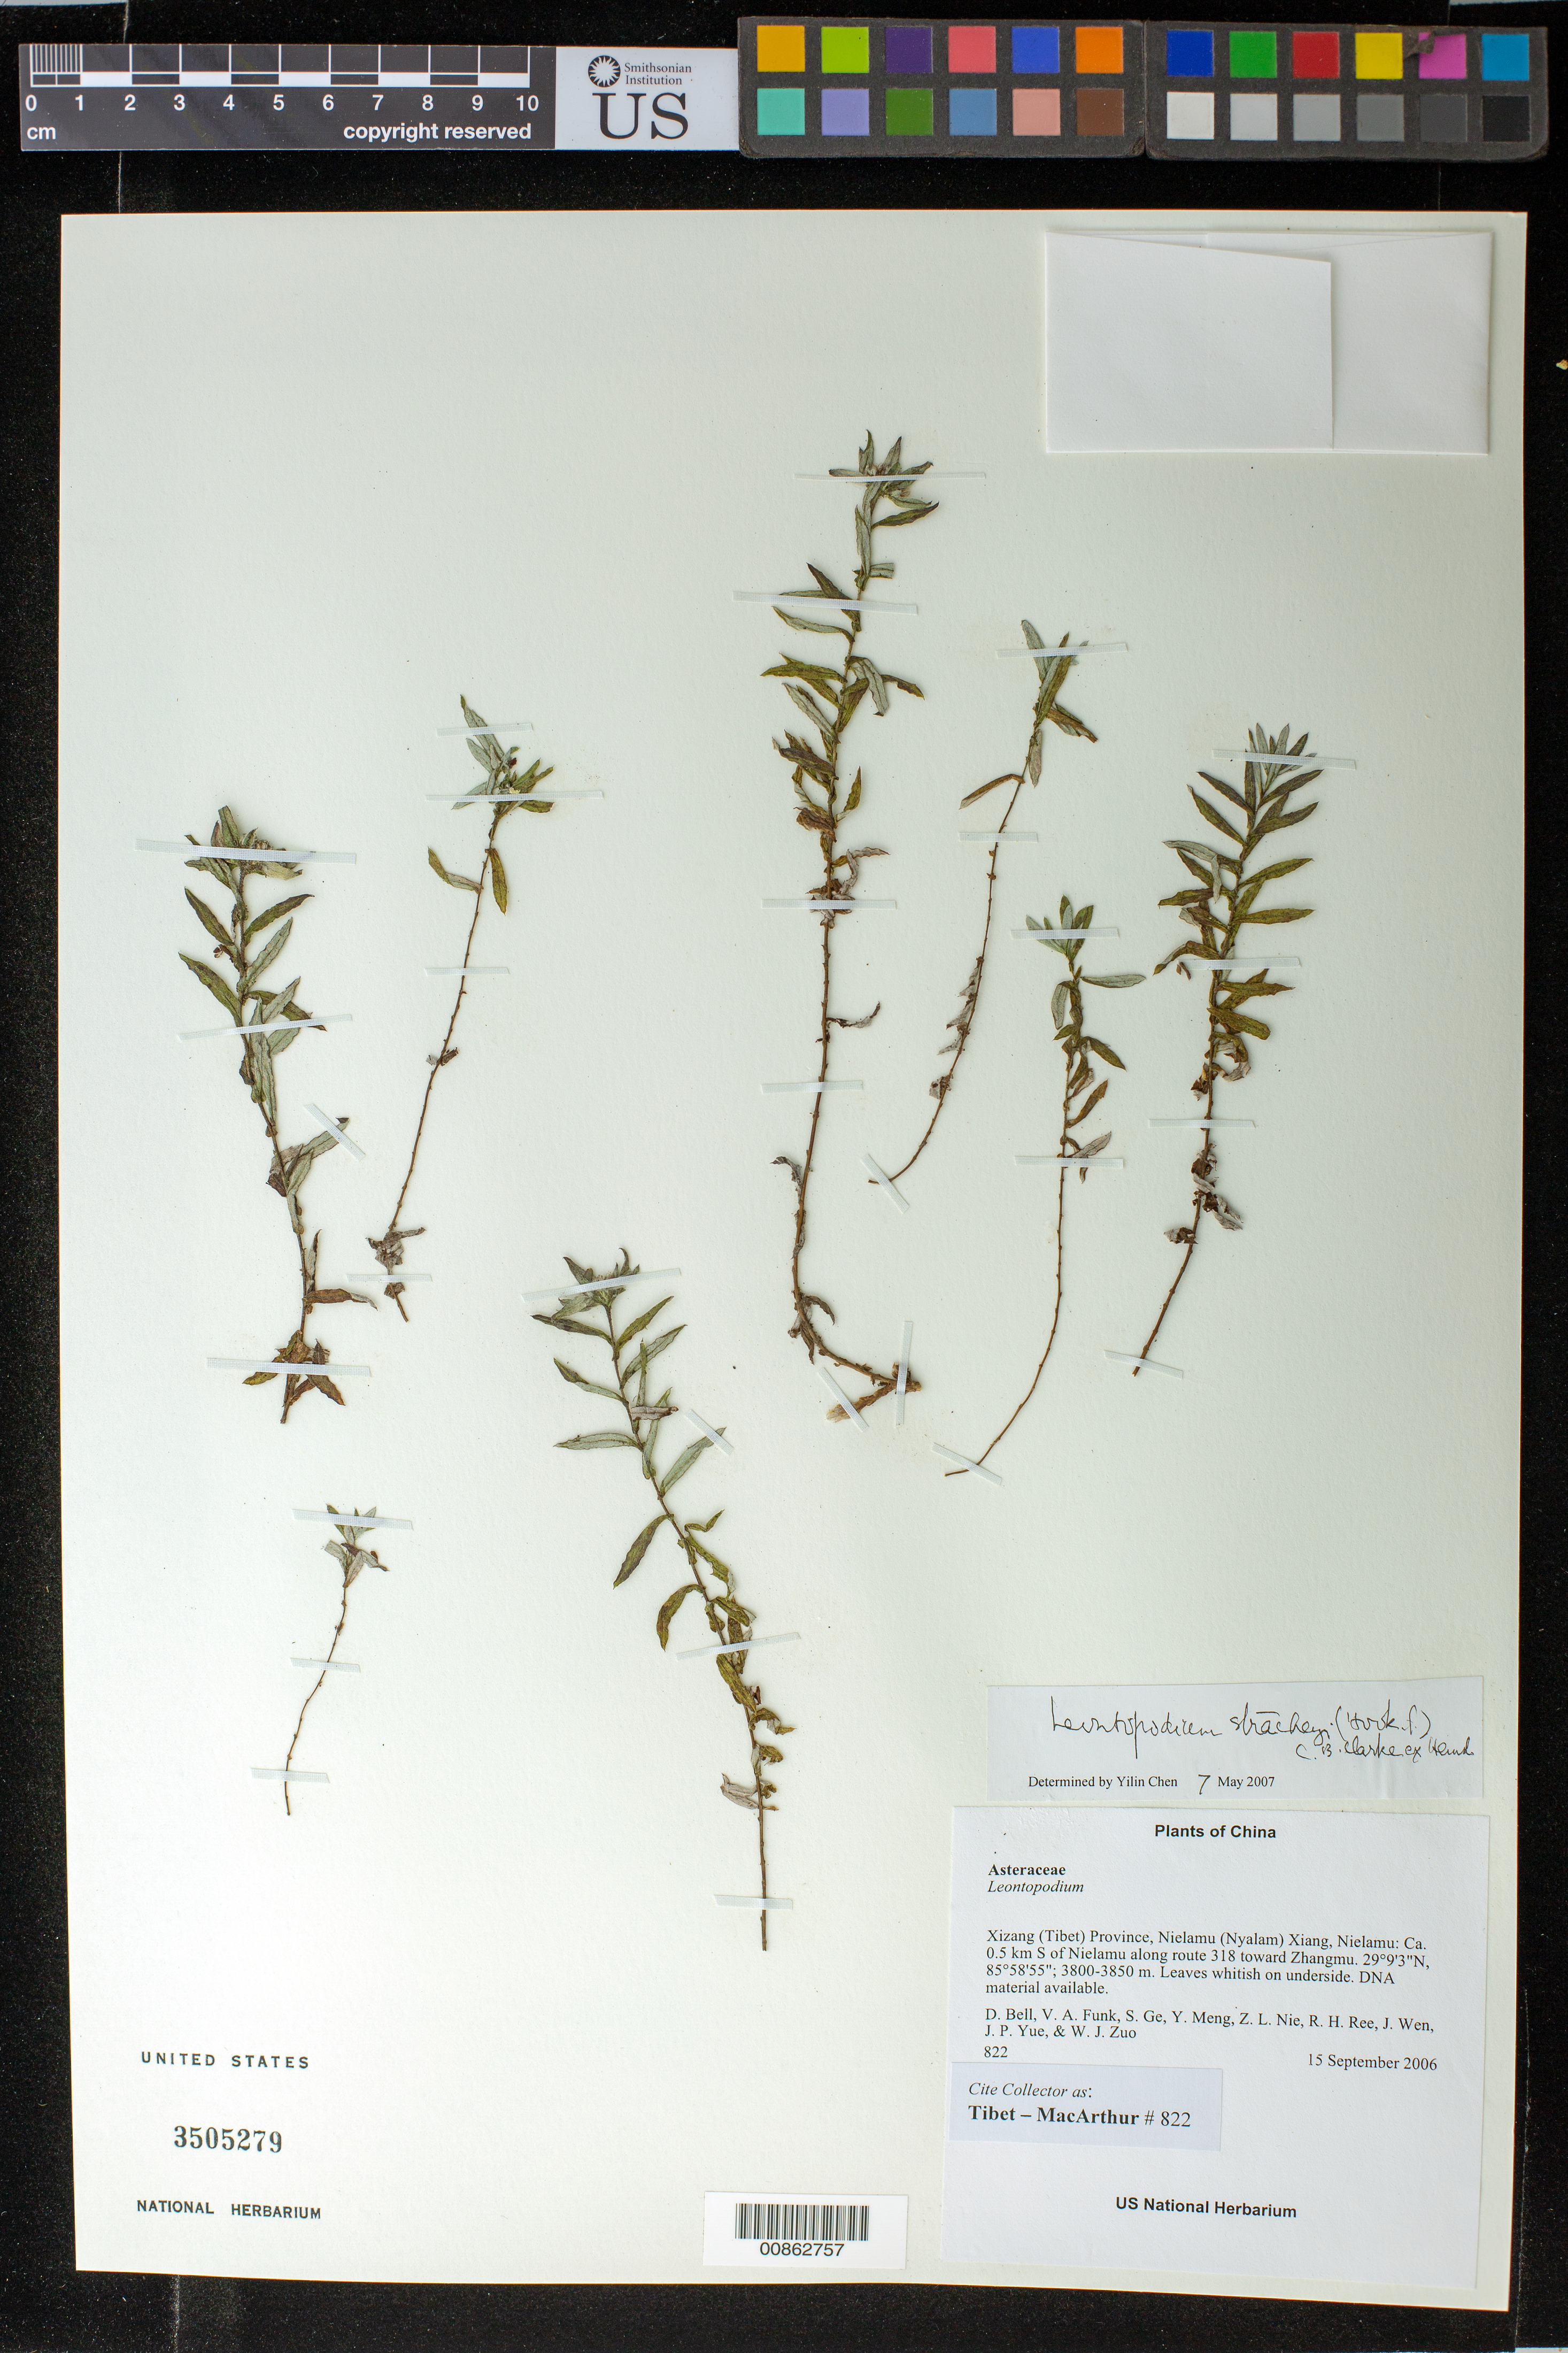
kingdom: Plantae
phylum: Tracheophyta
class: Magnoliopsida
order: Asterales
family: Asteraceae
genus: Leontopodium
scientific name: Leontopodium stracheyi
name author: (Hook. f.) C.B. Clarke ex Hemsl.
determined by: Yilin Chen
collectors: Tibet-MacArthur, D. A. Bell, V. Funk, S. Ge, Y. Meng, Z. Nie, R. Ree, J. Wen, J. Yue & W. Zuo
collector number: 822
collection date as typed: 15 Sep 2006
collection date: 2006-09-15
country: China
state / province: Xizang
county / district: Gyirong Xian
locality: Nielamu. Ca. 0.5 km S of Nielamu along route 318 toward Zhangmu.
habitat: Dry sparsely vegetated slope with occasional small shrubs, primarily Berberis and Rosa.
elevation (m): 3800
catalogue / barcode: US 3505279